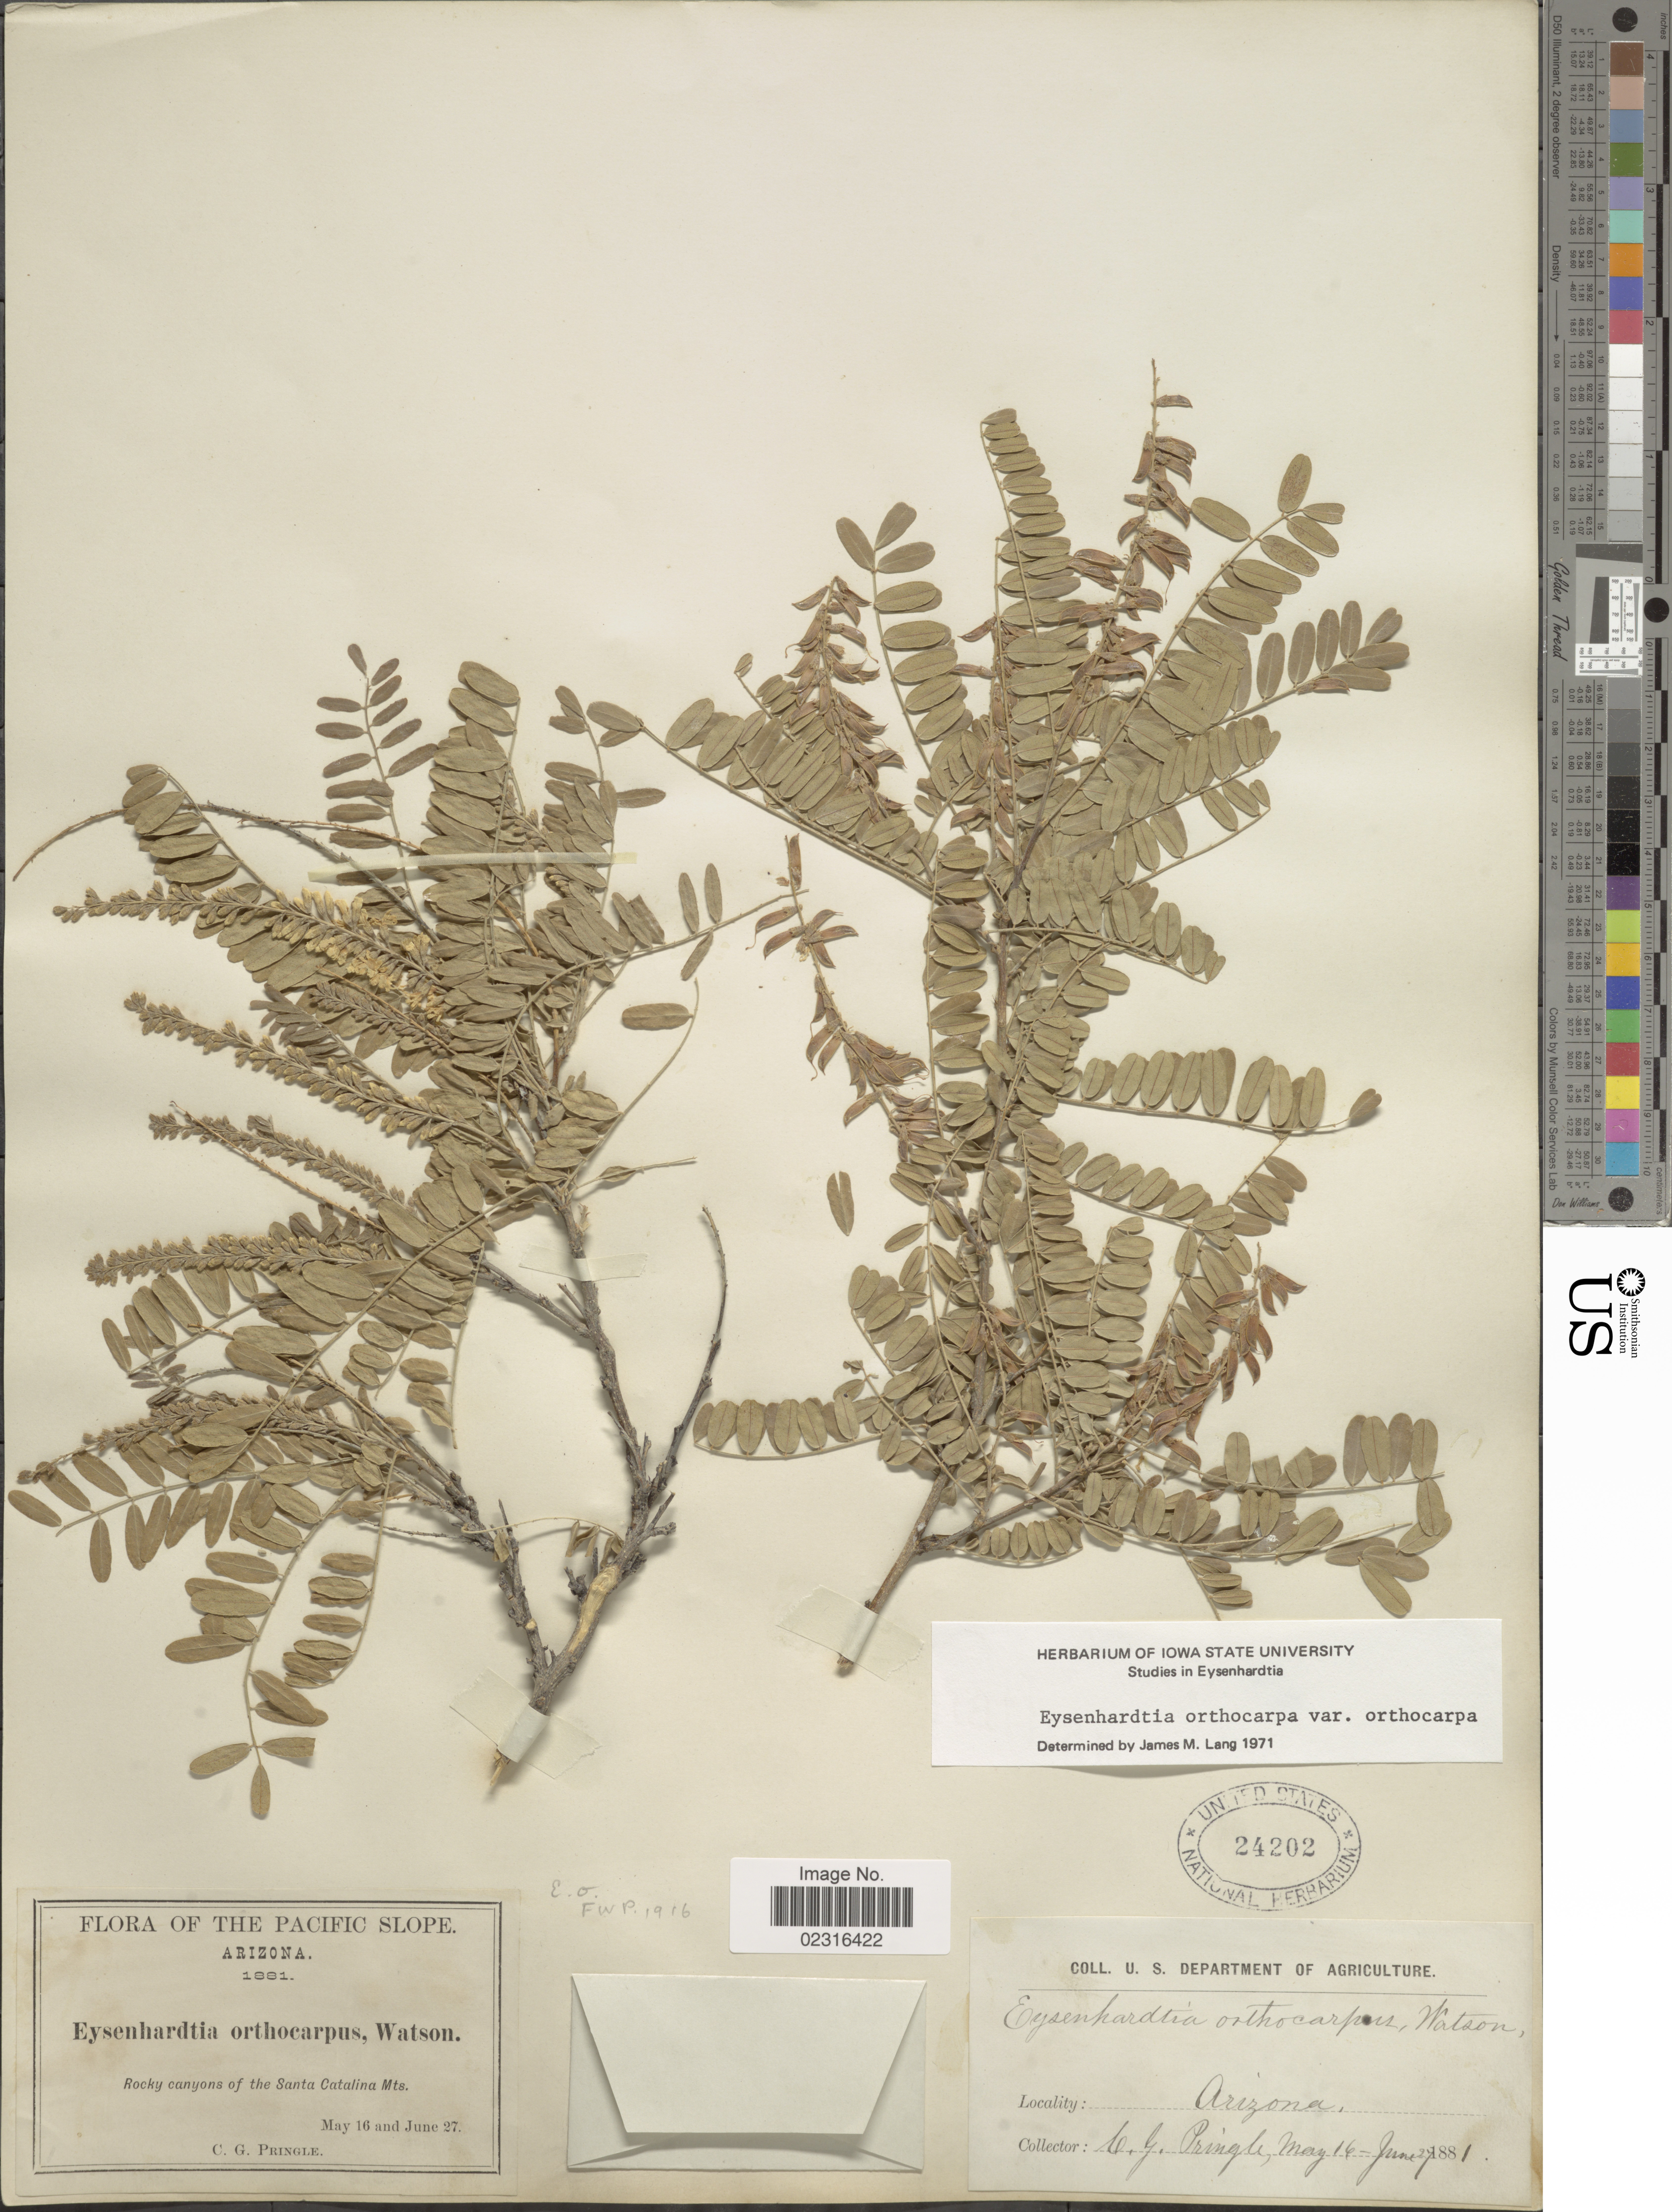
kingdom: Plantae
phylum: Tracheophyta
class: Magnoliopsida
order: Fabales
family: Fabaceae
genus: Eysenhardtia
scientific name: Eysenhardtia orthocarpa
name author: (A. Gray) S. Watson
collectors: C. G. Pringle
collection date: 1881-05-16/1881-06-27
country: United States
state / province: Arizona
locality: Rocky canyons of the Santa Catalina Mts., The Pacific Slope.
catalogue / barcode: US 24202